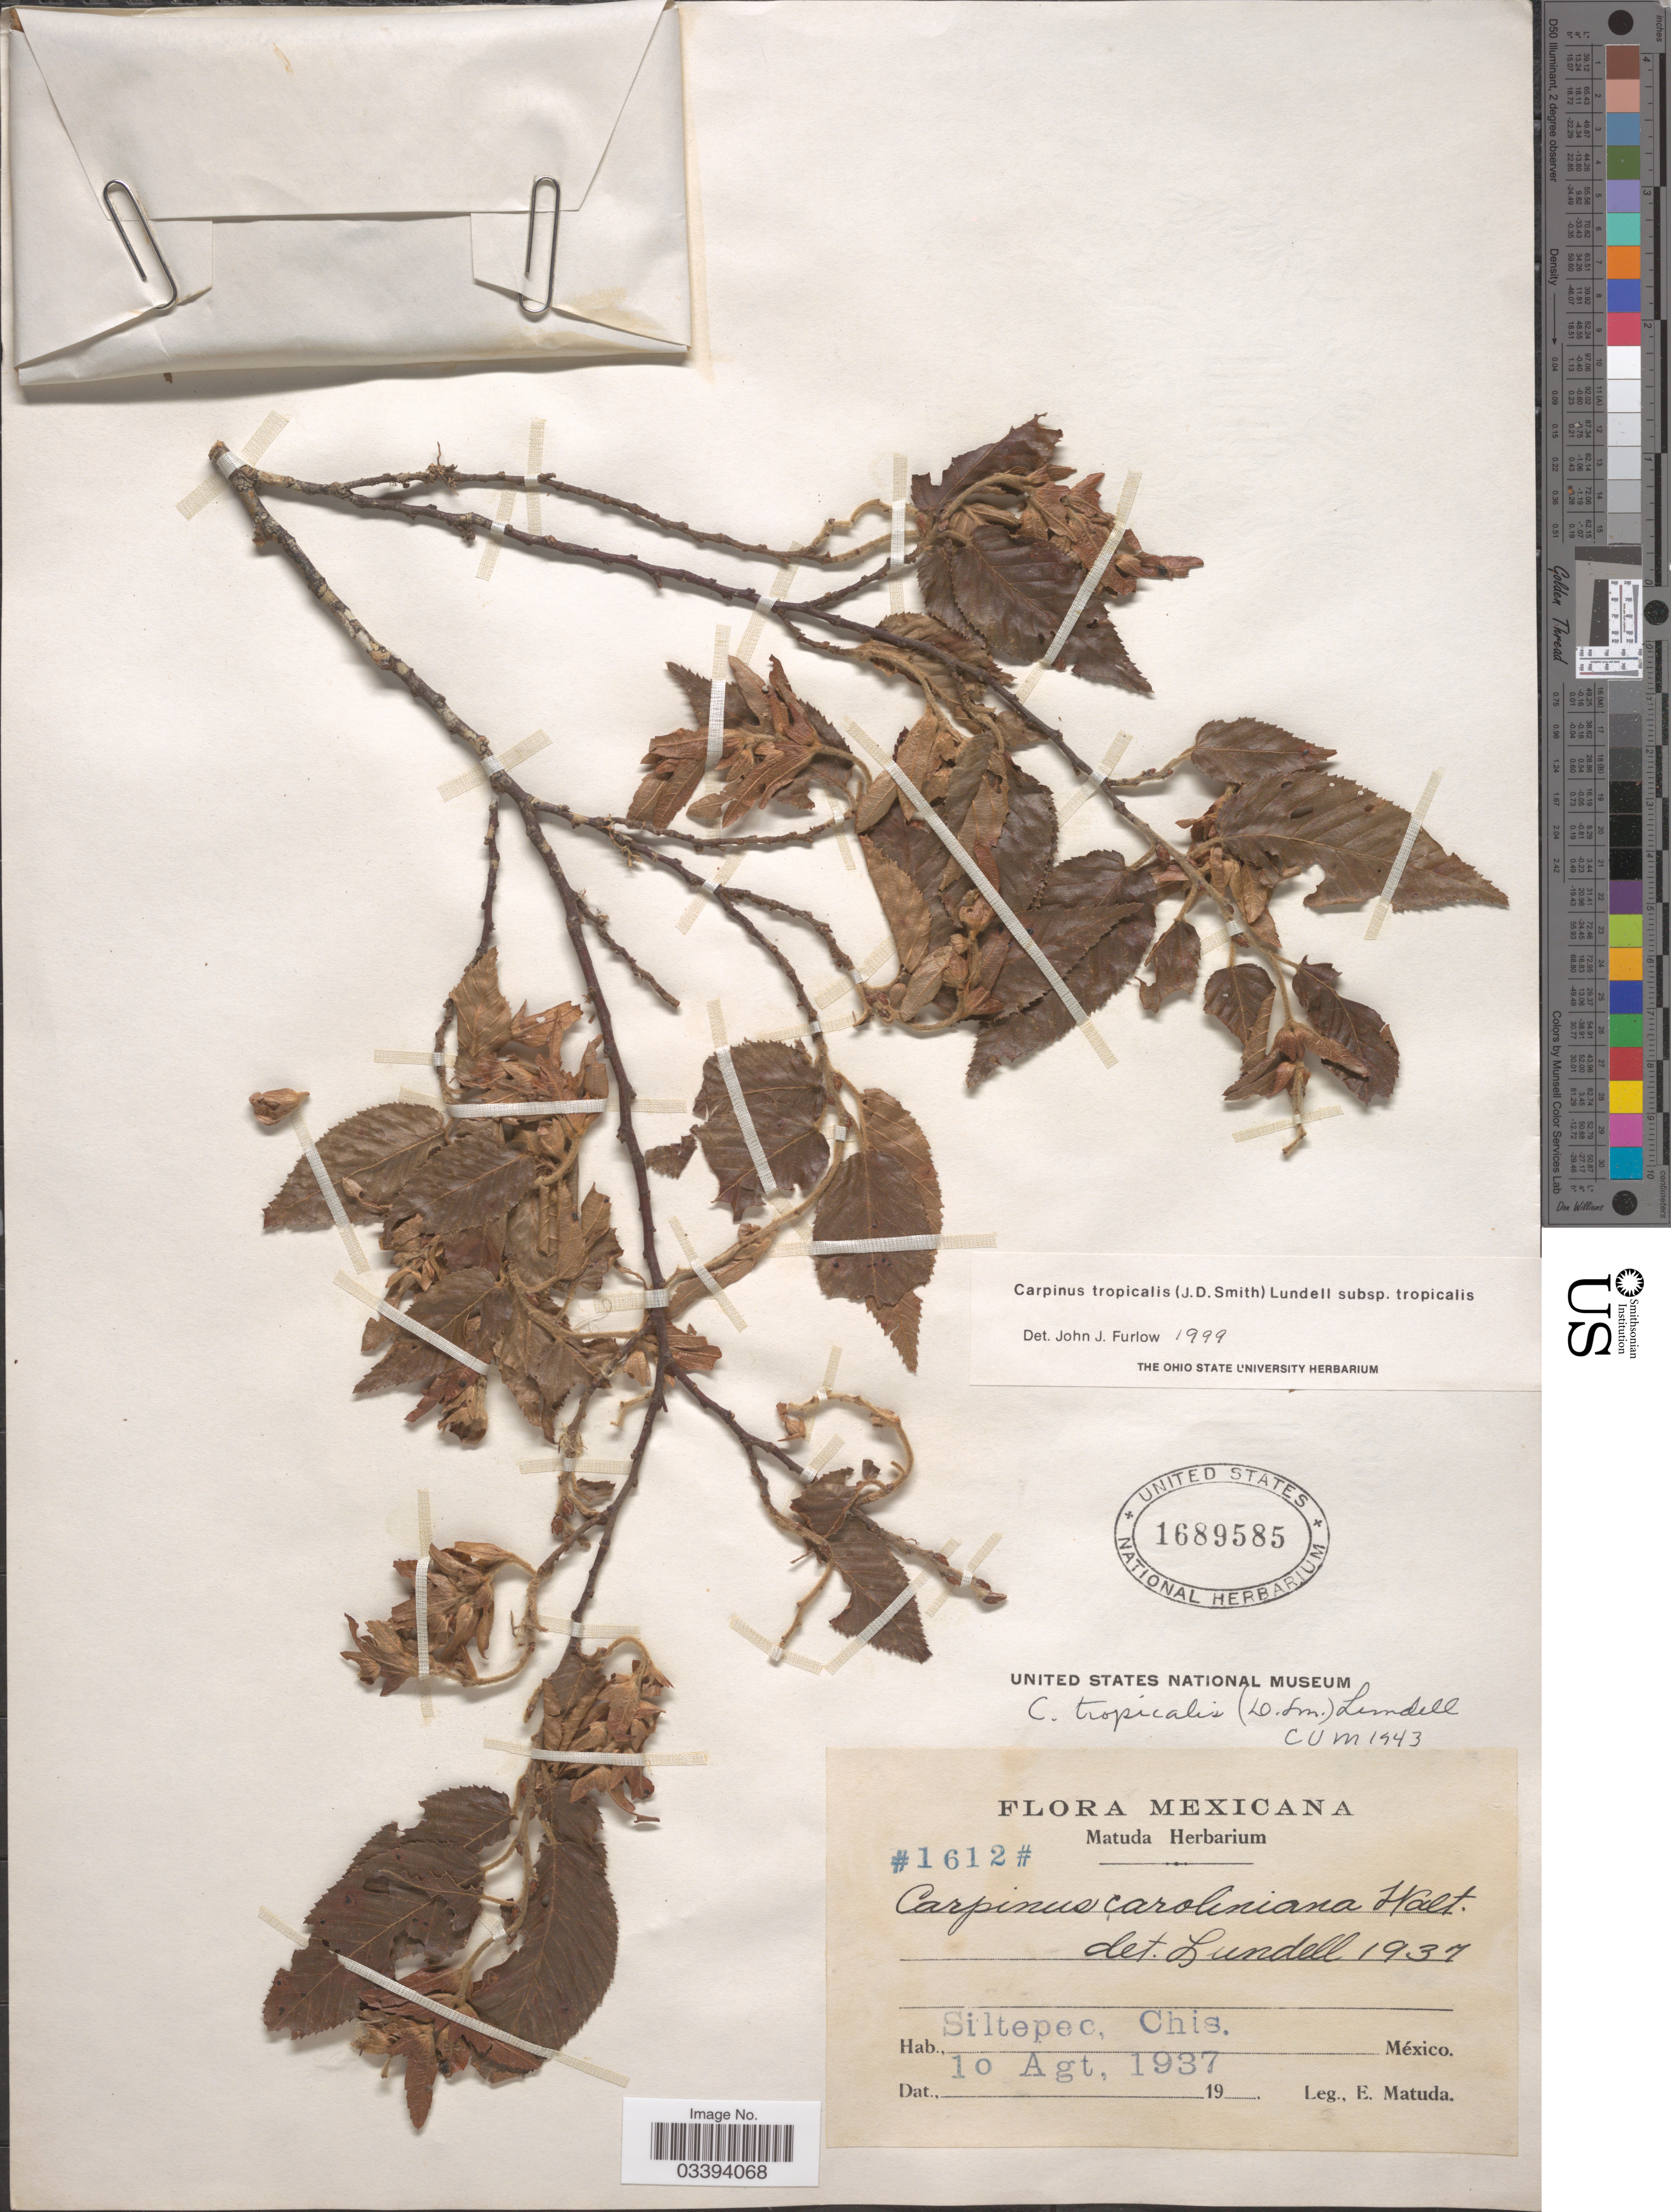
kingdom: Plantae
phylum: Tracheophyta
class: Magnoliopsida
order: Fagales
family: Betulaceae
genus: Carpinus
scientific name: Carpinus tropicalis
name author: (Donn. Sm.) Lundell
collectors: E. Matuda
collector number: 1612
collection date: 1937-08-10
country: Mexico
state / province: Chiapas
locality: Siltepec, Chis.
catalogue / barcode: US 1689585